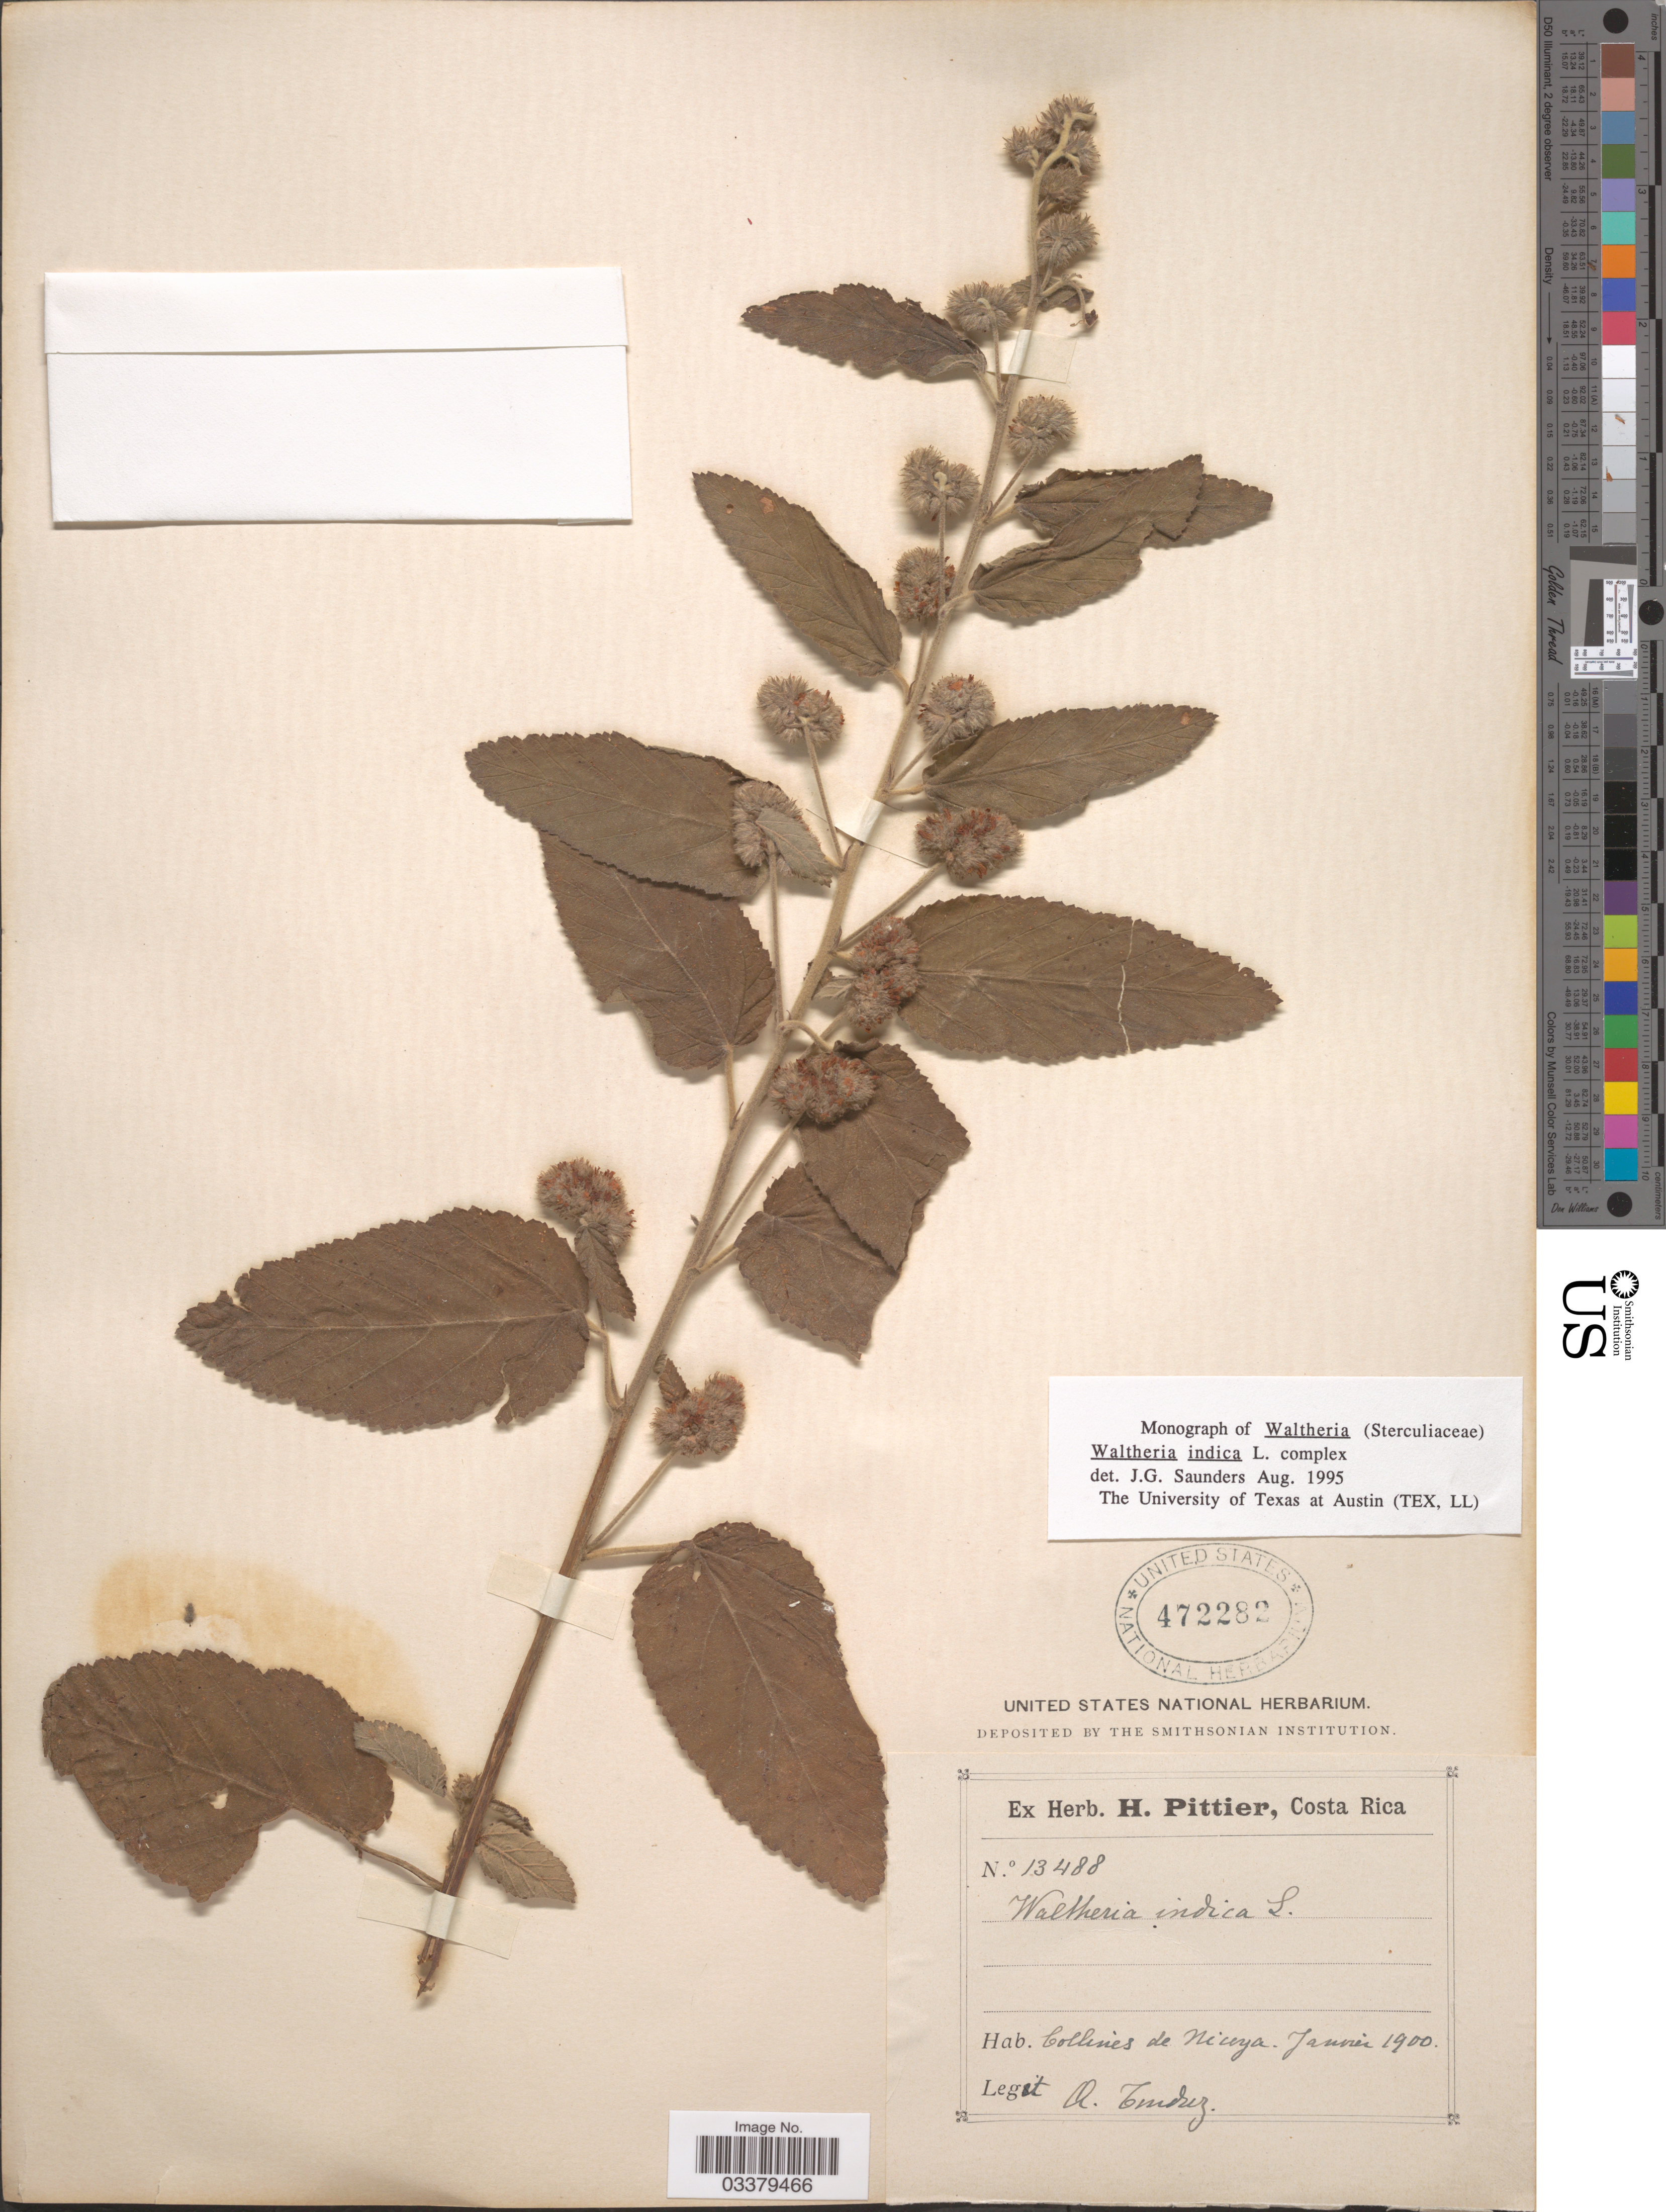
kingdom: Plantae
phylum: Tracheophyta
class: Magnoliopsida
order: Malvales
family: Malvaceae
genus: Waltheria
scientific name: Waltheria indica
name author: L.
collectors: A. Tonduz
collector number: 13488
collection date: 1900-01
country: Costa Rica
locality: Collines de Nicoya.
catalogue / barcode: US 472282